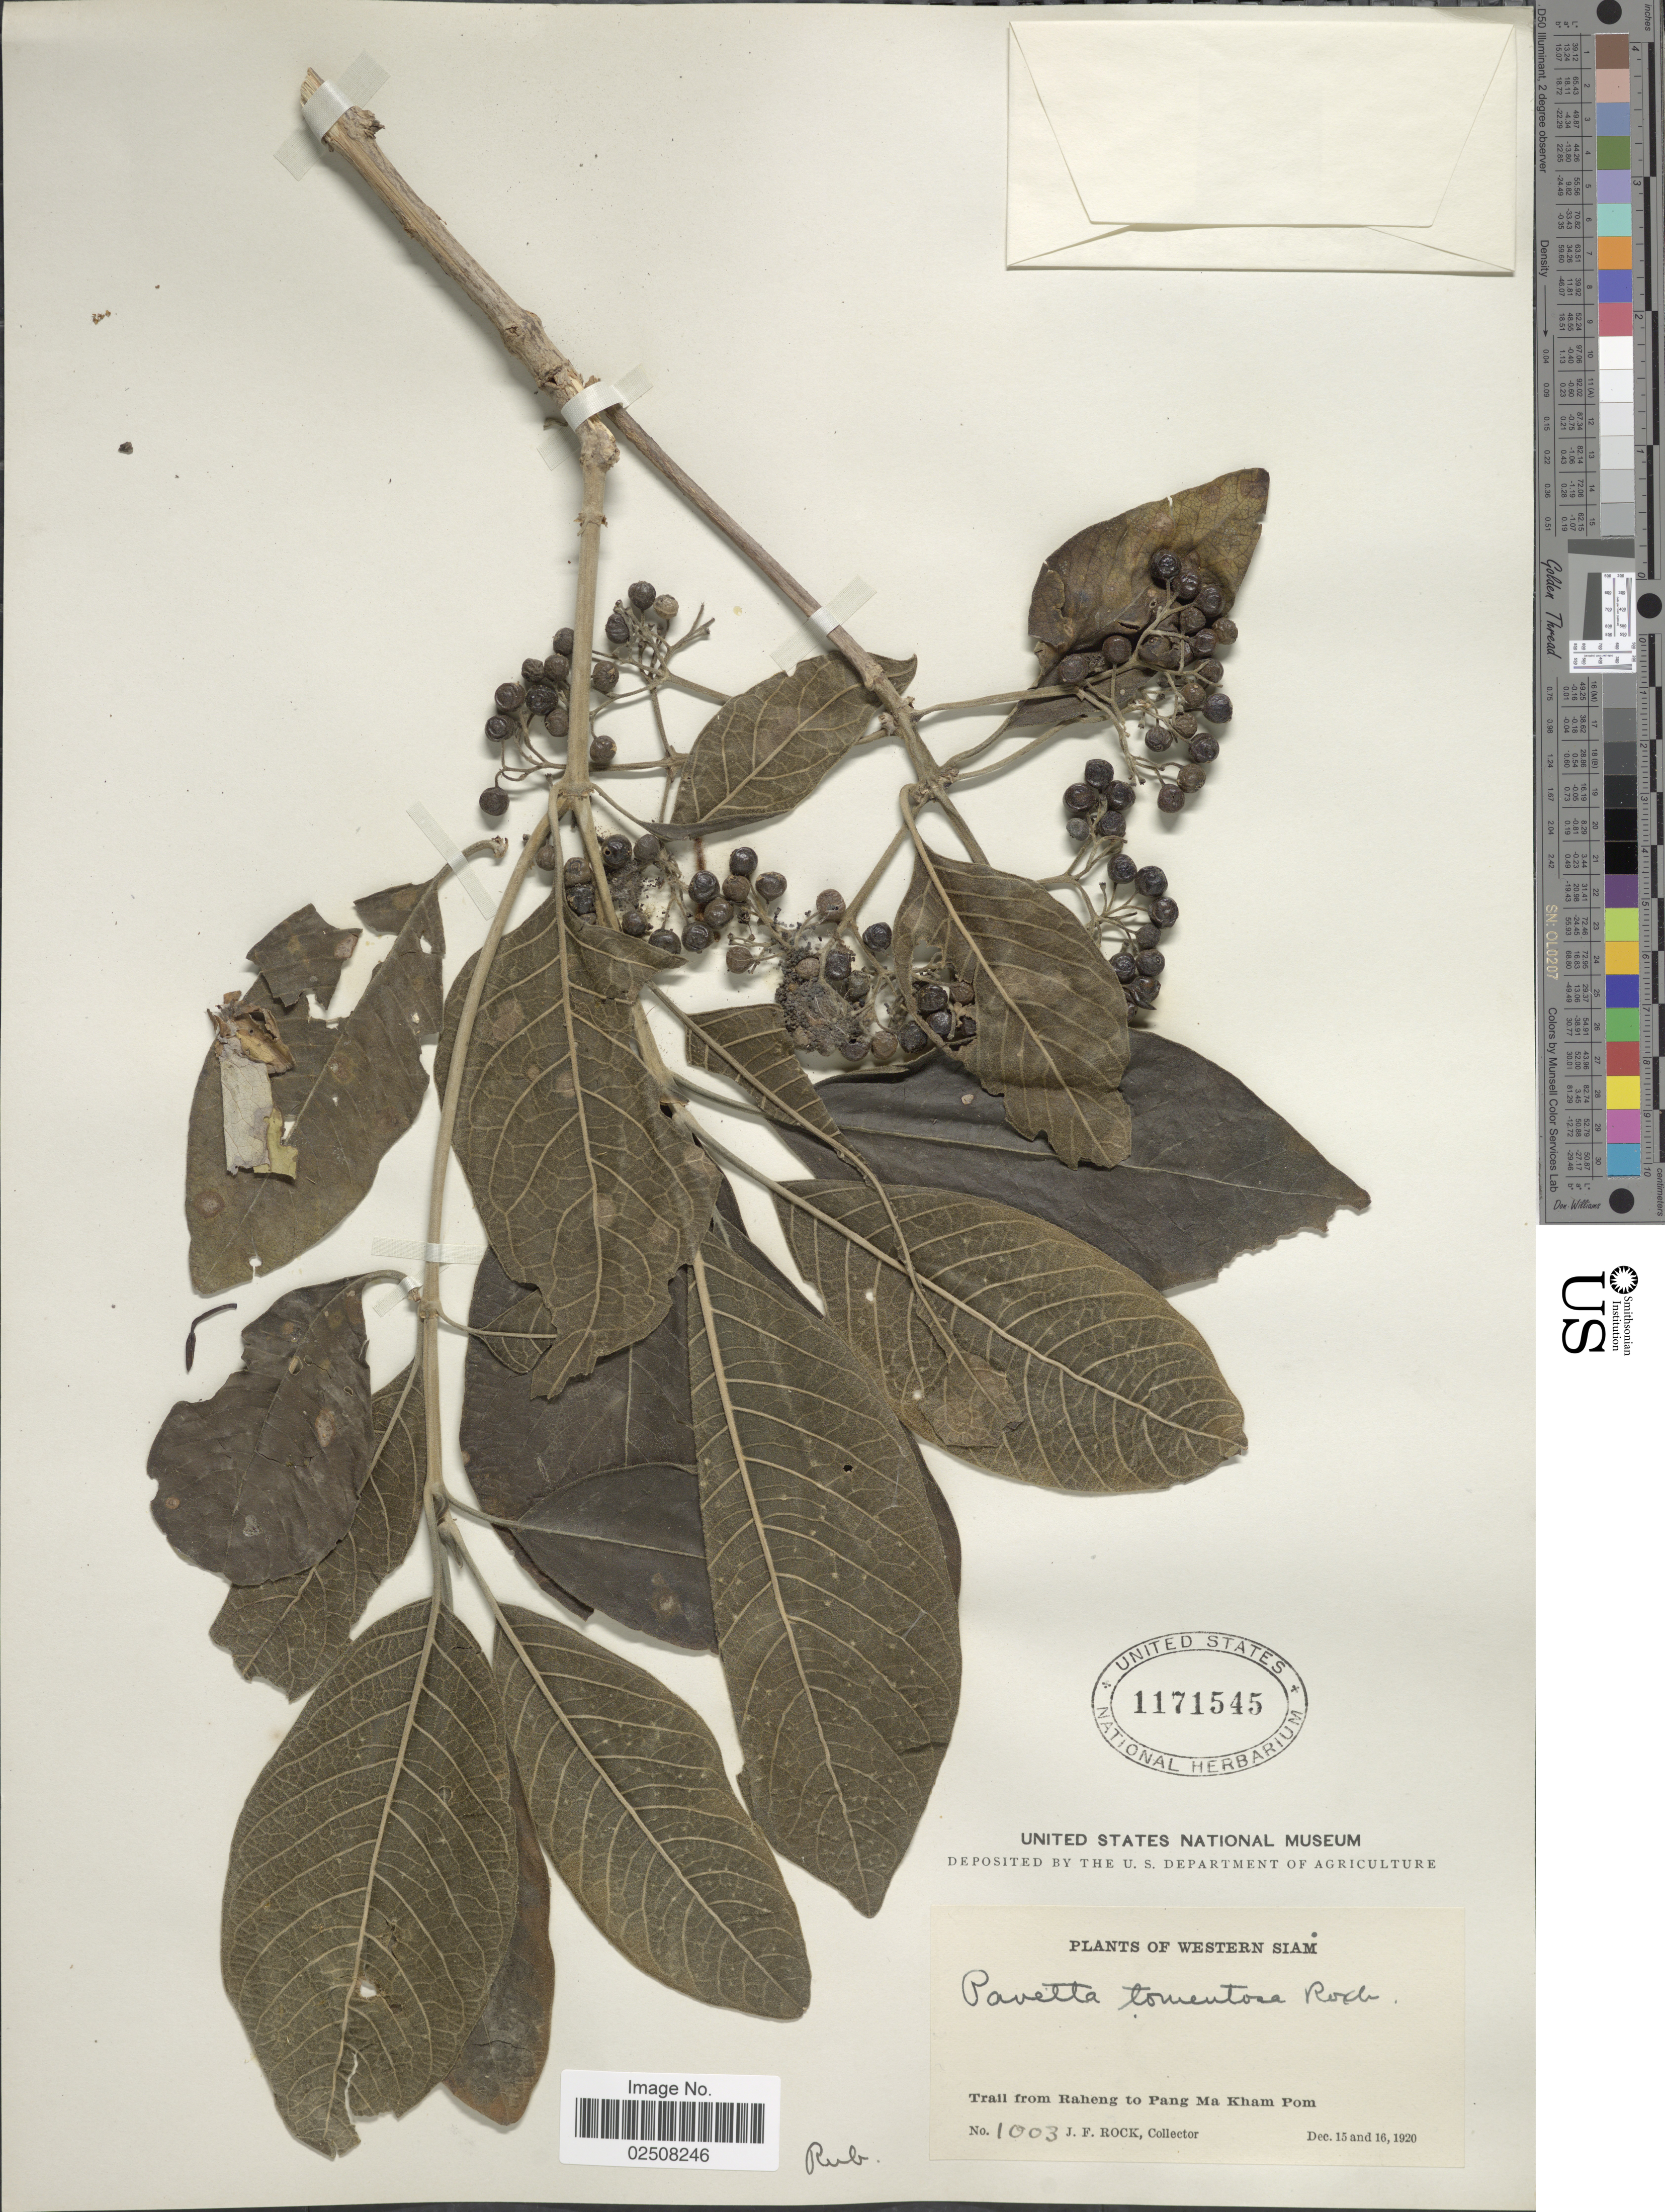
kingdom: Plantae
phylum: Tracheophyta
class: Magnoliopsida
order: Gentianales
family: Rubiaceae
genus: Pavetta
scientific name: Pavetta tomentosa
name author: Roxb. ex Sm.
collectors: J. Rock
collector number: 1003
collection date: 1920-12-15/1920-12-16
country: Thailand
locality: Western Siam, Trail from Raheng to Pang Ma Kham Pom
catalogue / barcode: US 1171545